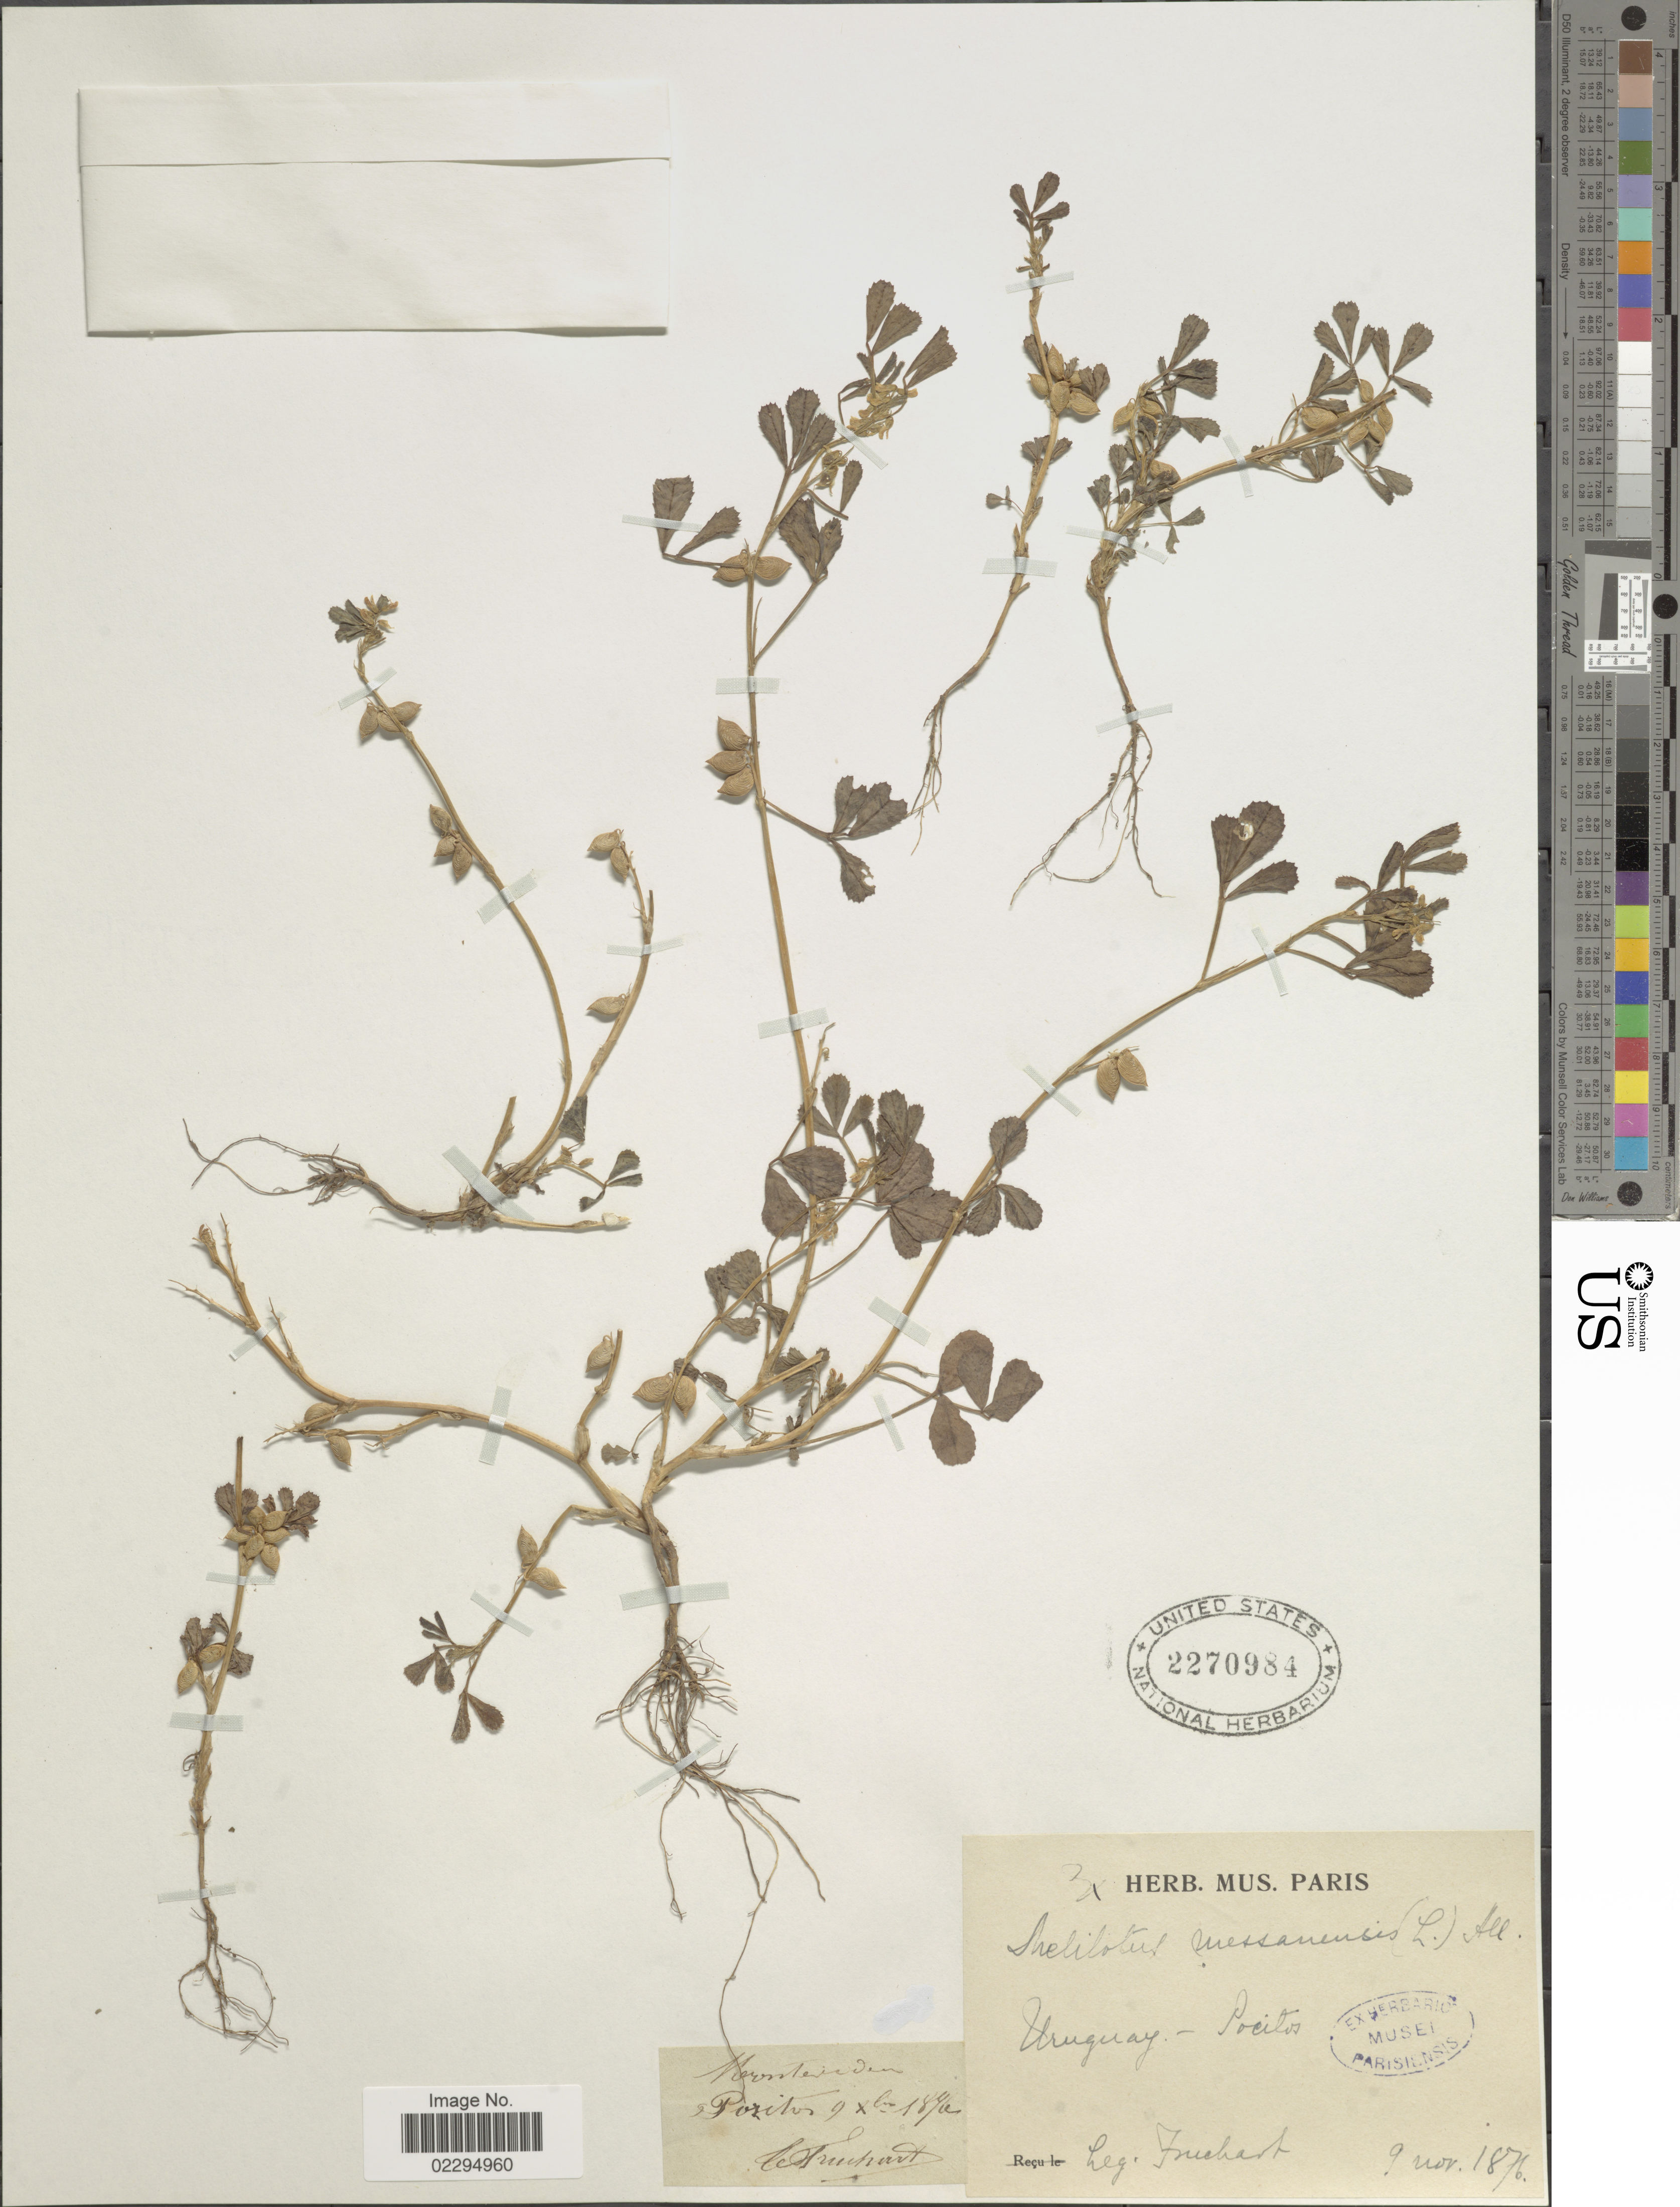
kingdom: Plantae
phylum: Tracheophyta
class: Magnoliopsida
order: Fabales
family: Fabaceae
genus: Melilotus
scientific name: Melilotus messanensis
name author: All.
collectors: Fruchart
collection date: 1876-11-09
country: Uruguay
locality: Pocitos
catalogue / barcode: US 2270984